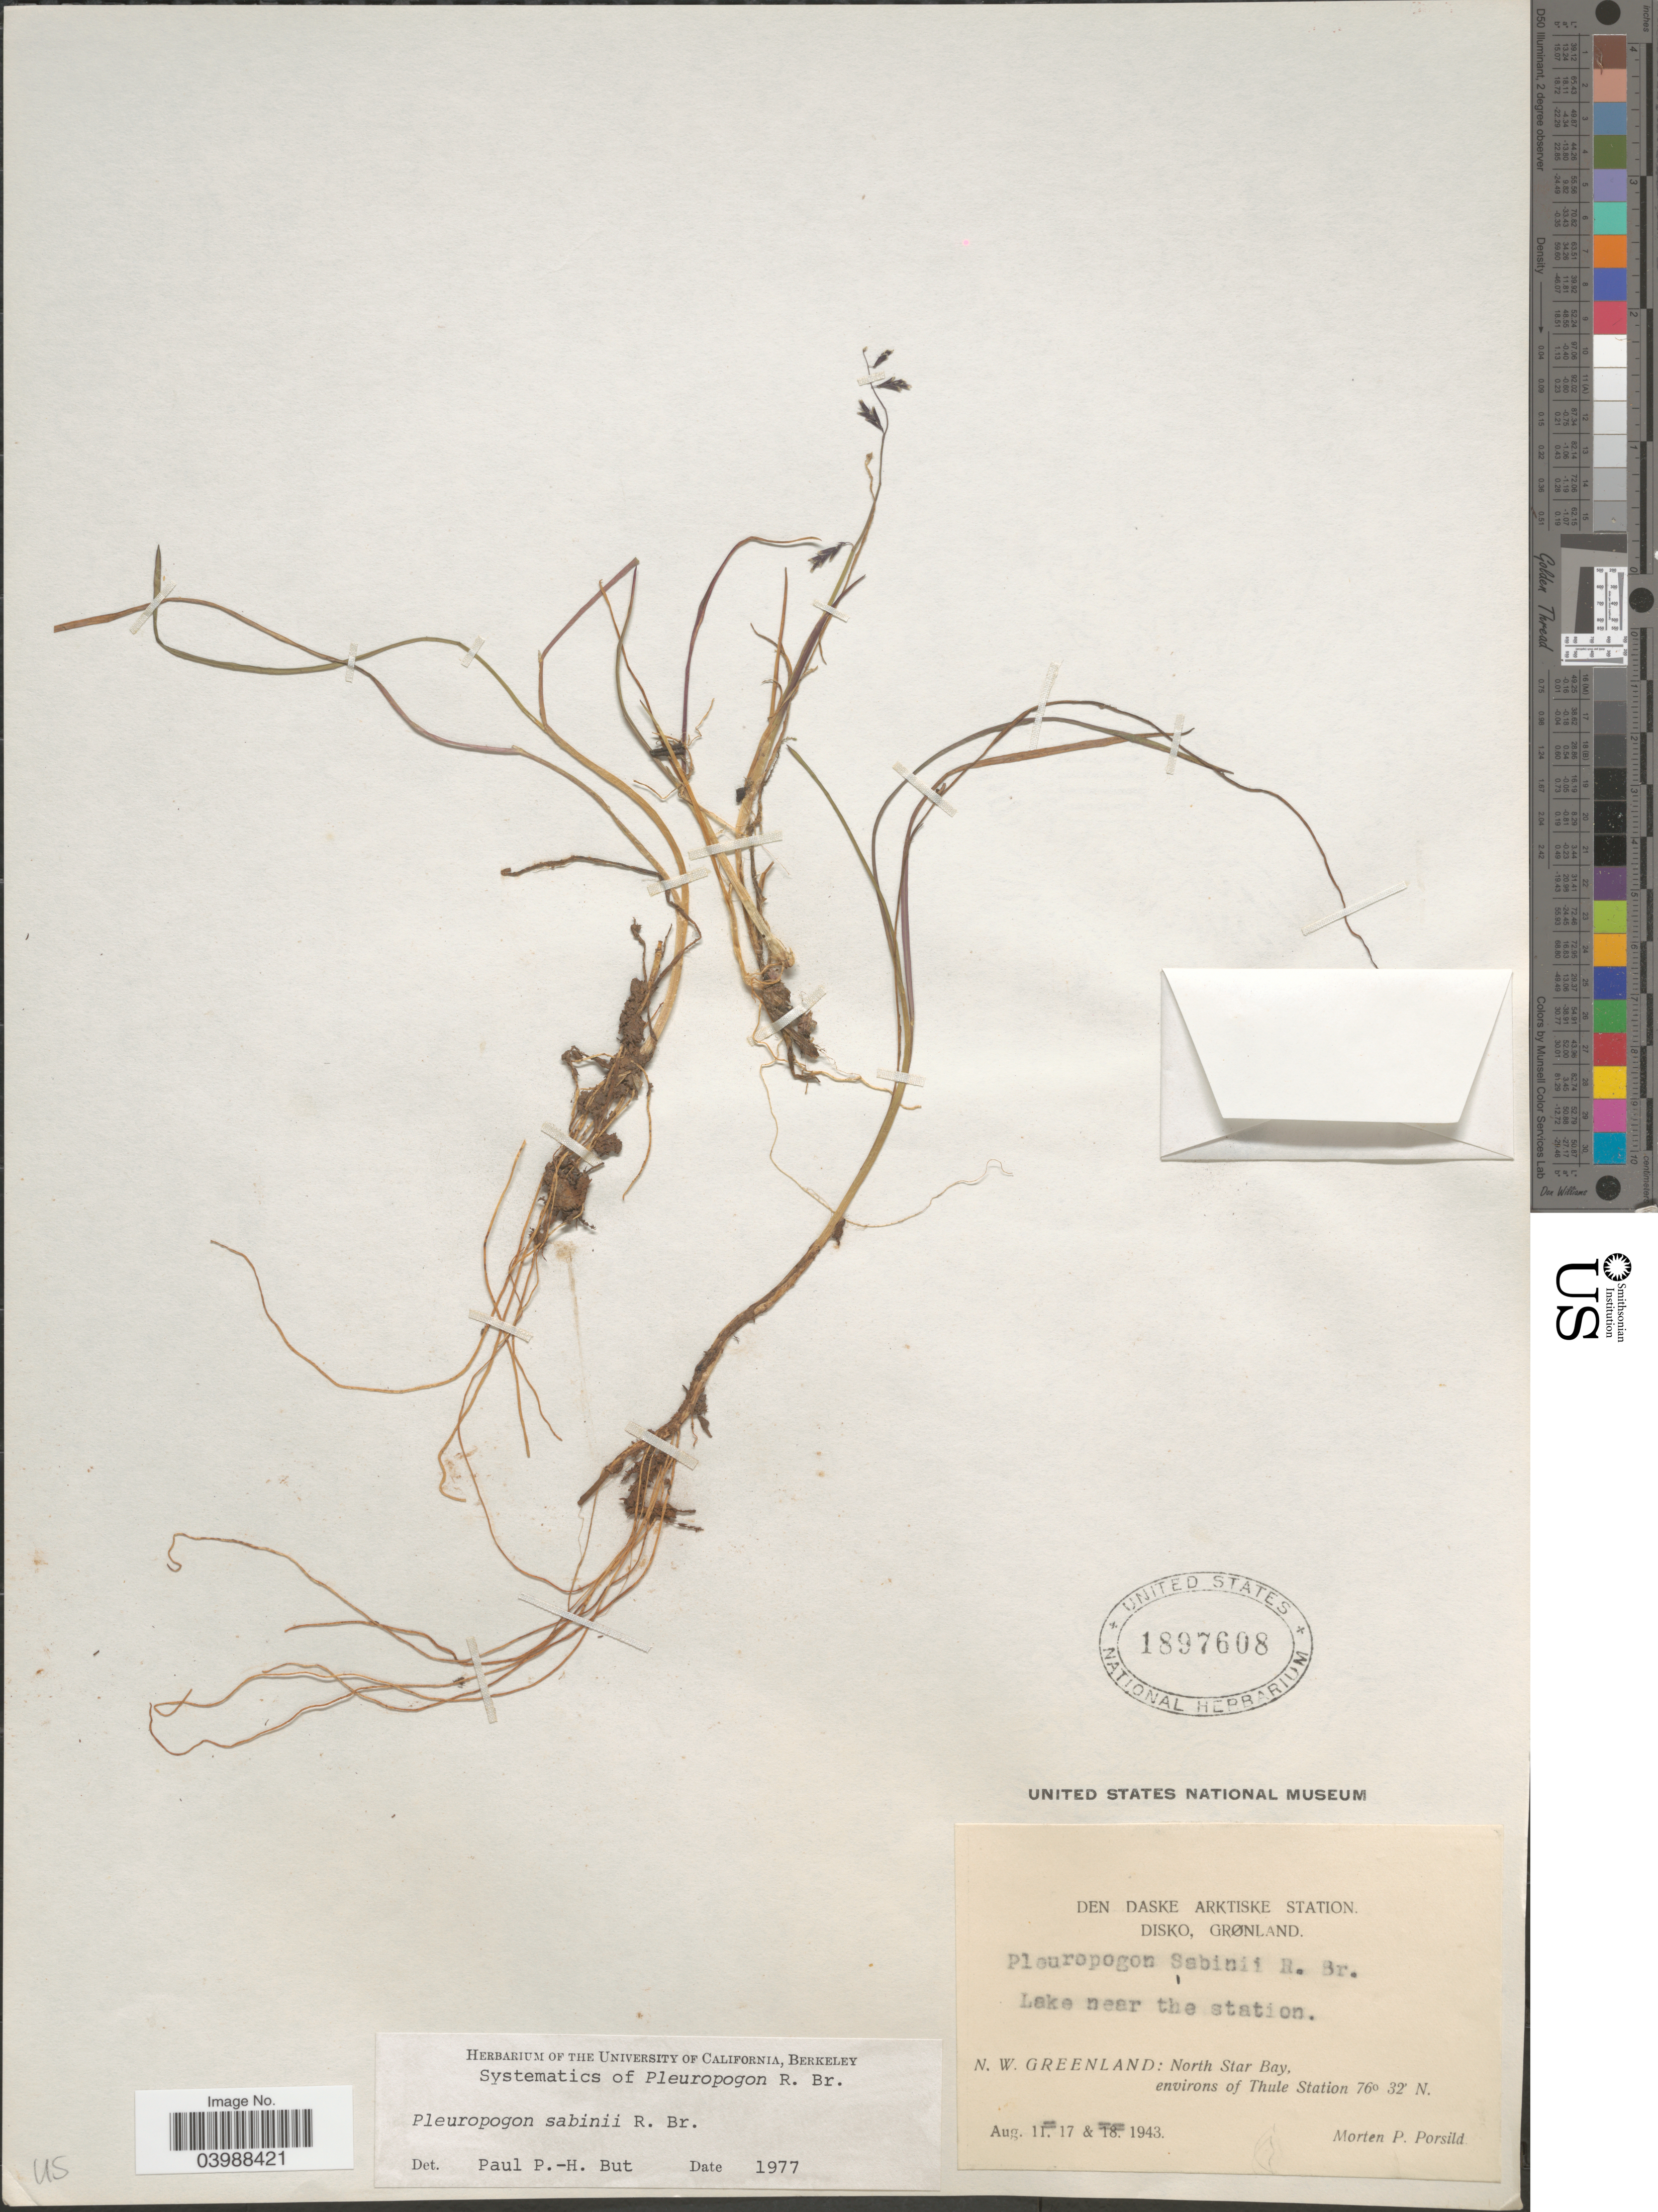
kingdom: Plantae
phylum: Tracheophyta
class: Liliopsida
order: Poales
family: Poaceae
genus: Pleuropogon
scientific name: Pleuropogon sabinei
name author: R. Br.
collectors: M. P. Porsild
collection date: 1943-08-17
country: Greenland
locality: Den Daske Arktiske Station. Disko, Grønland. Lake near the station. N.W. Greenland: North Star Bay, environs of Thule Station.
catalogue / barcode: US 1897608